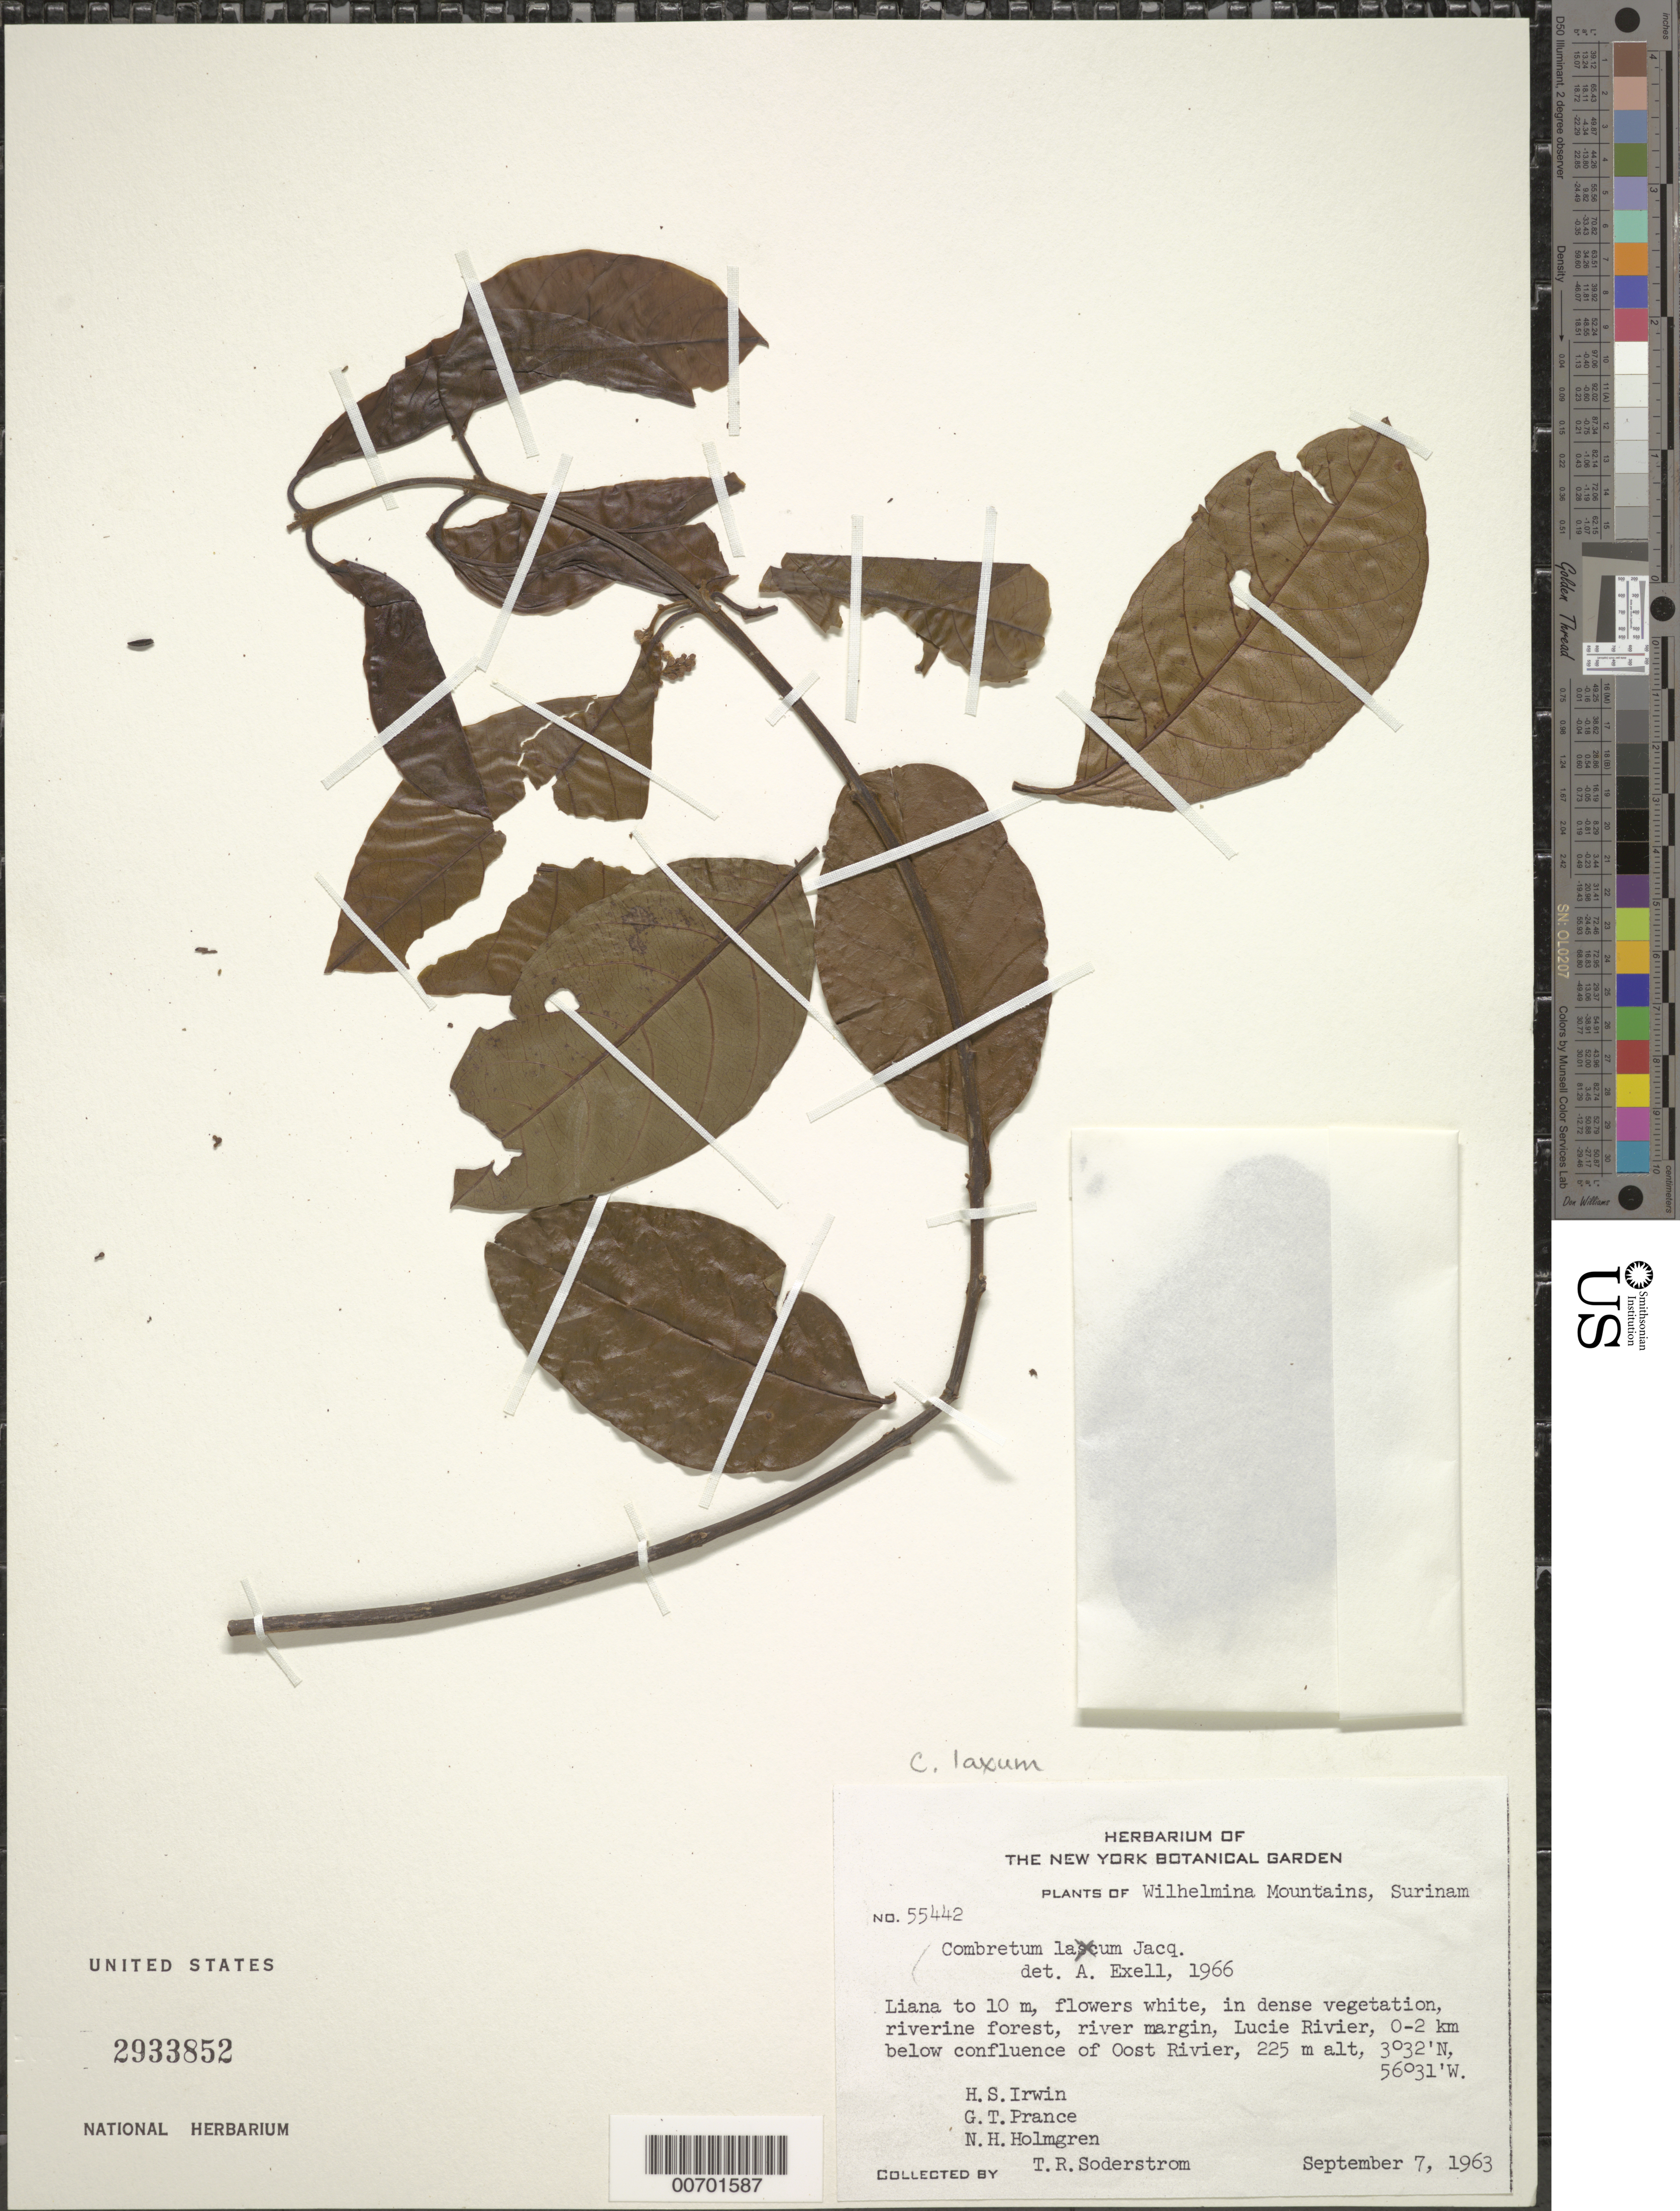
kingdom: Plantae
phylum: Tracheophyta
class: Magnoliopsida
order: Myrtales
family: Combretaceae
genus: Combretum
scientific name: Combretum laxum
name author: Jacq.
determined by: Exell, A. W.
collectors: H. Irwin, G. T. Prance, T. R. Soderstrom & N. H. Holmgren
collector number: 55442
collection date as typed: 7-Sep-63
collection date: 1963-09-07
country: Suriname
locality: Lucie R., 0-2 km below confl. with Oost R., Wilhelmina Gebergte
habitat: Riverine forest; in dense vegetation; river margin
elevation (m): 225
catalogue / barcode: US 2933852